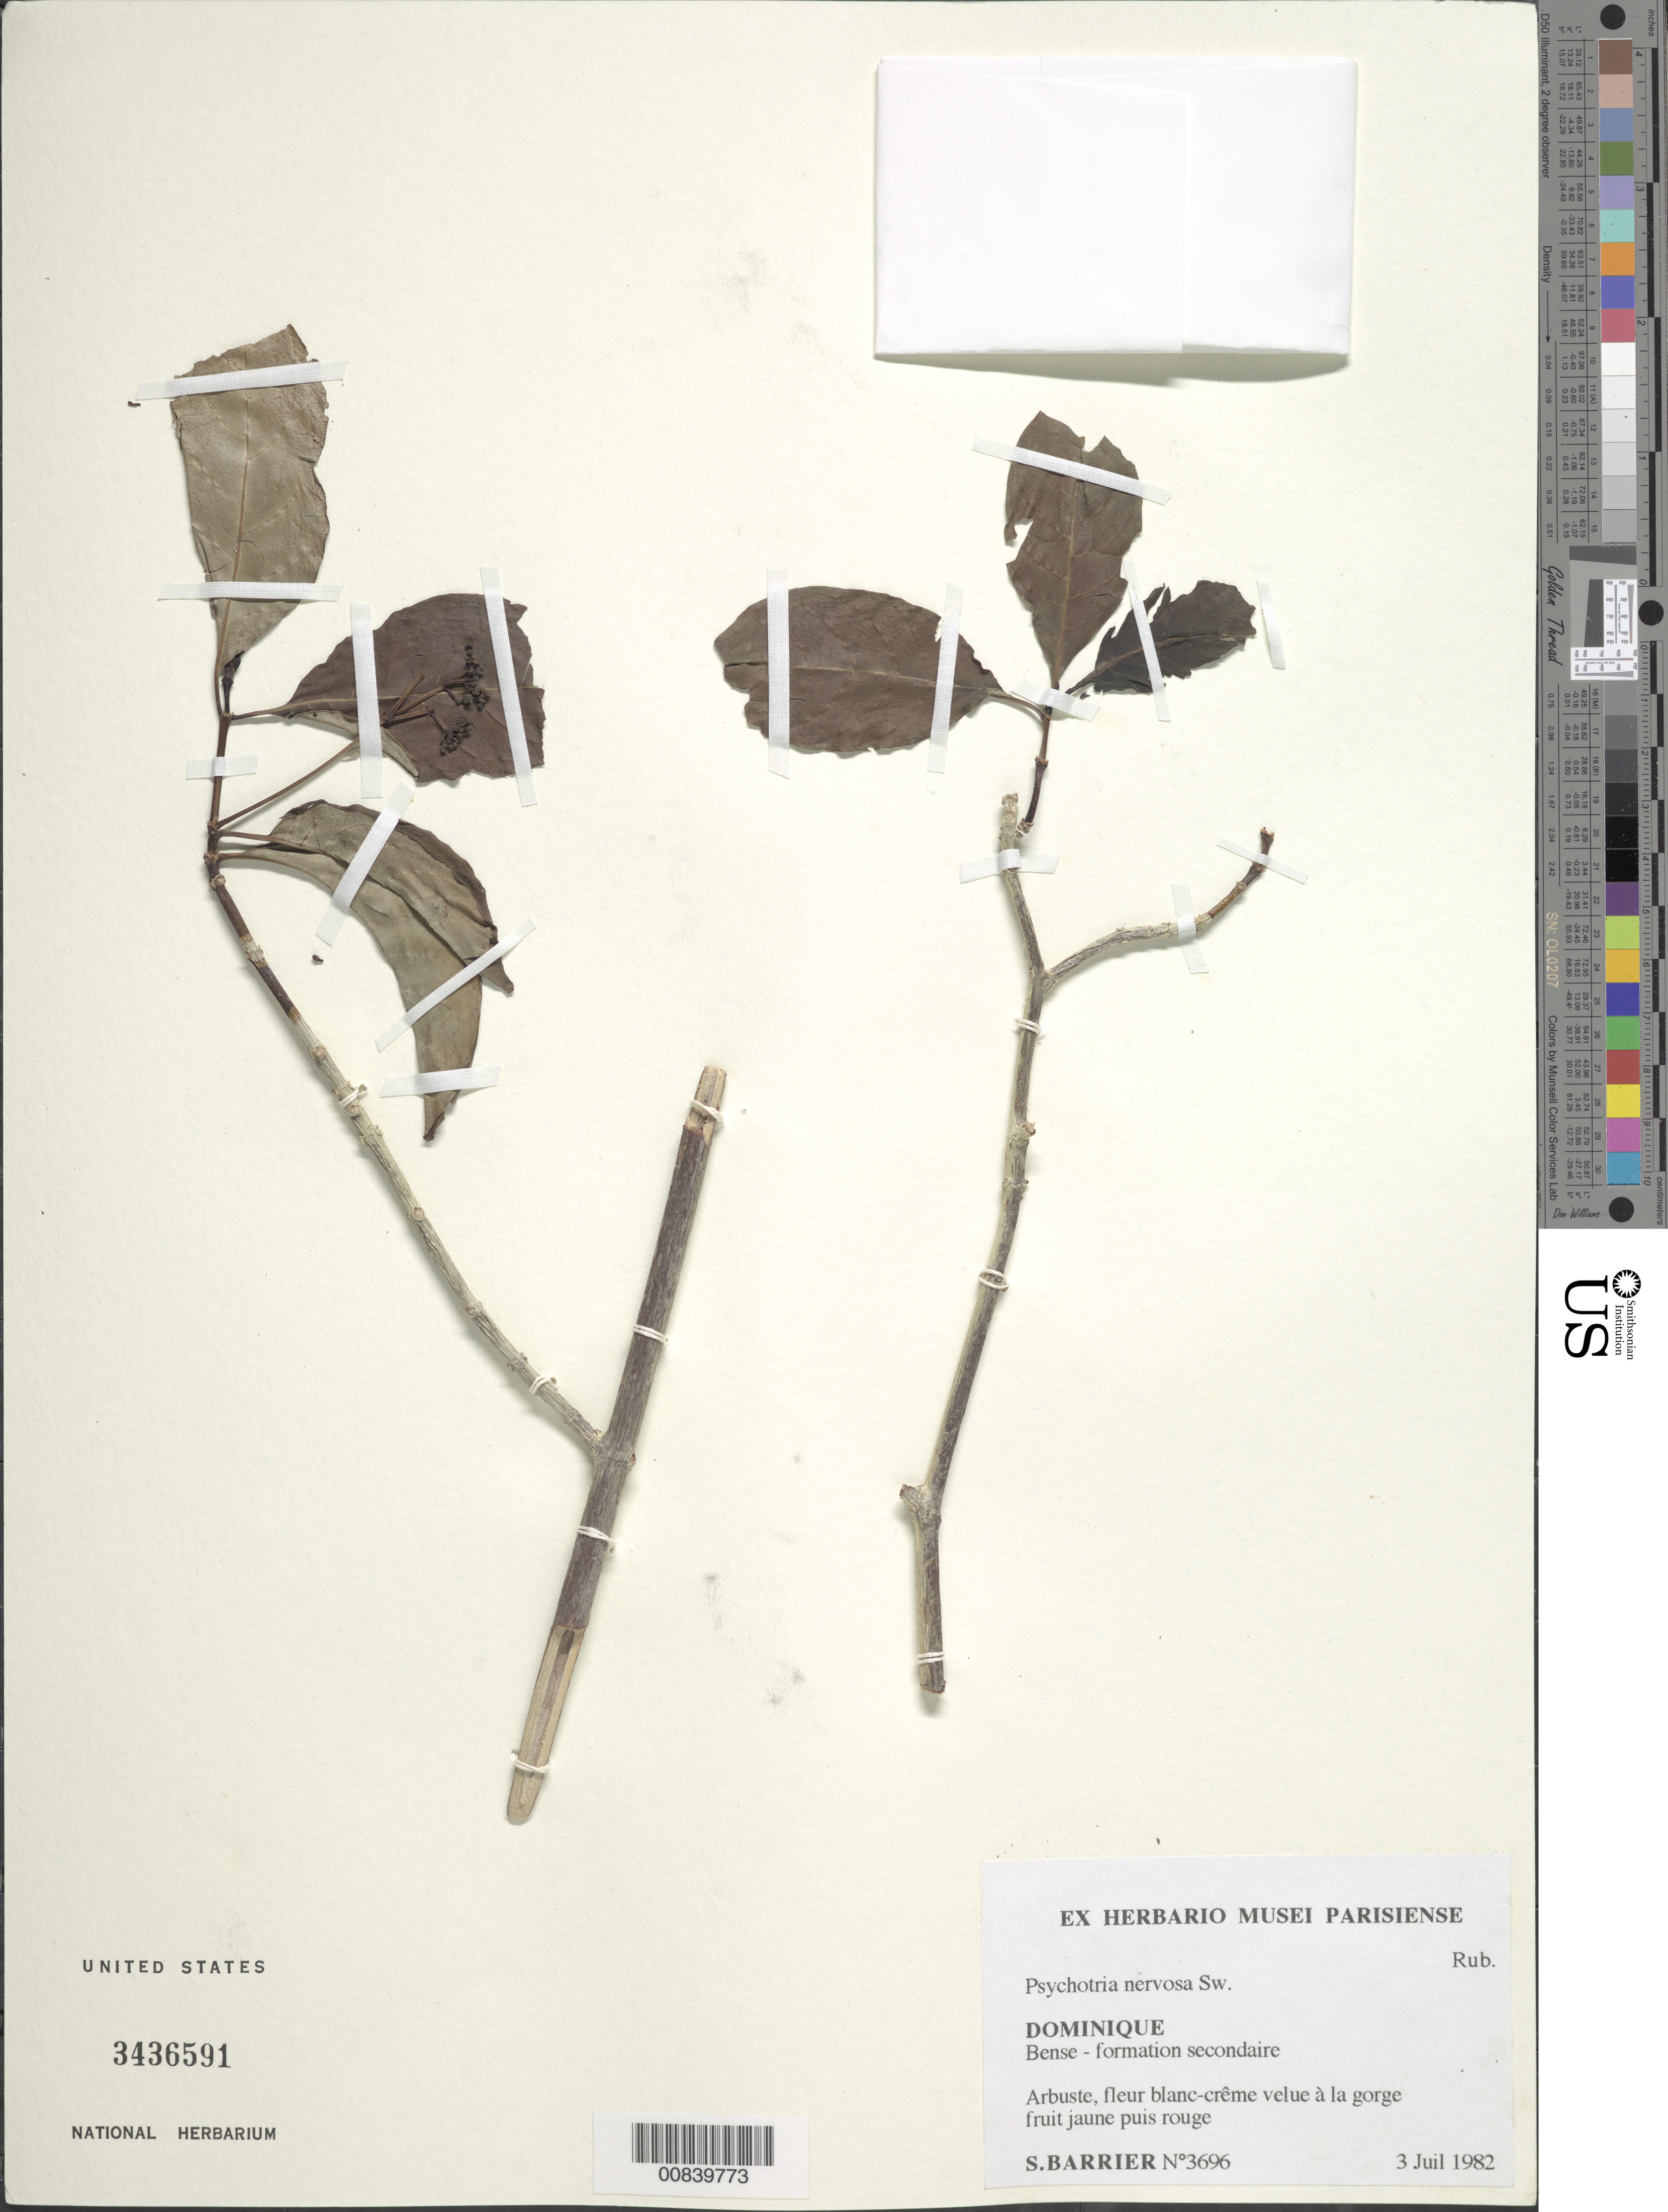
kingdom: Plantae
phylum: Tracheophyta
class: Magnoliopsida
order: Gentianales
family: Rubiaceae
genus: Psychotria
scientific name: Psychotria nervosa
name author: Sw.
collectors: S. Barrier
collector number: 3696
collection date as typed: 03 Jul 1982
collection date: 1982-07-03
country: Dominica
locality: Bense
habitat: Formation secondaire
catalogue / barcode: US 3436591